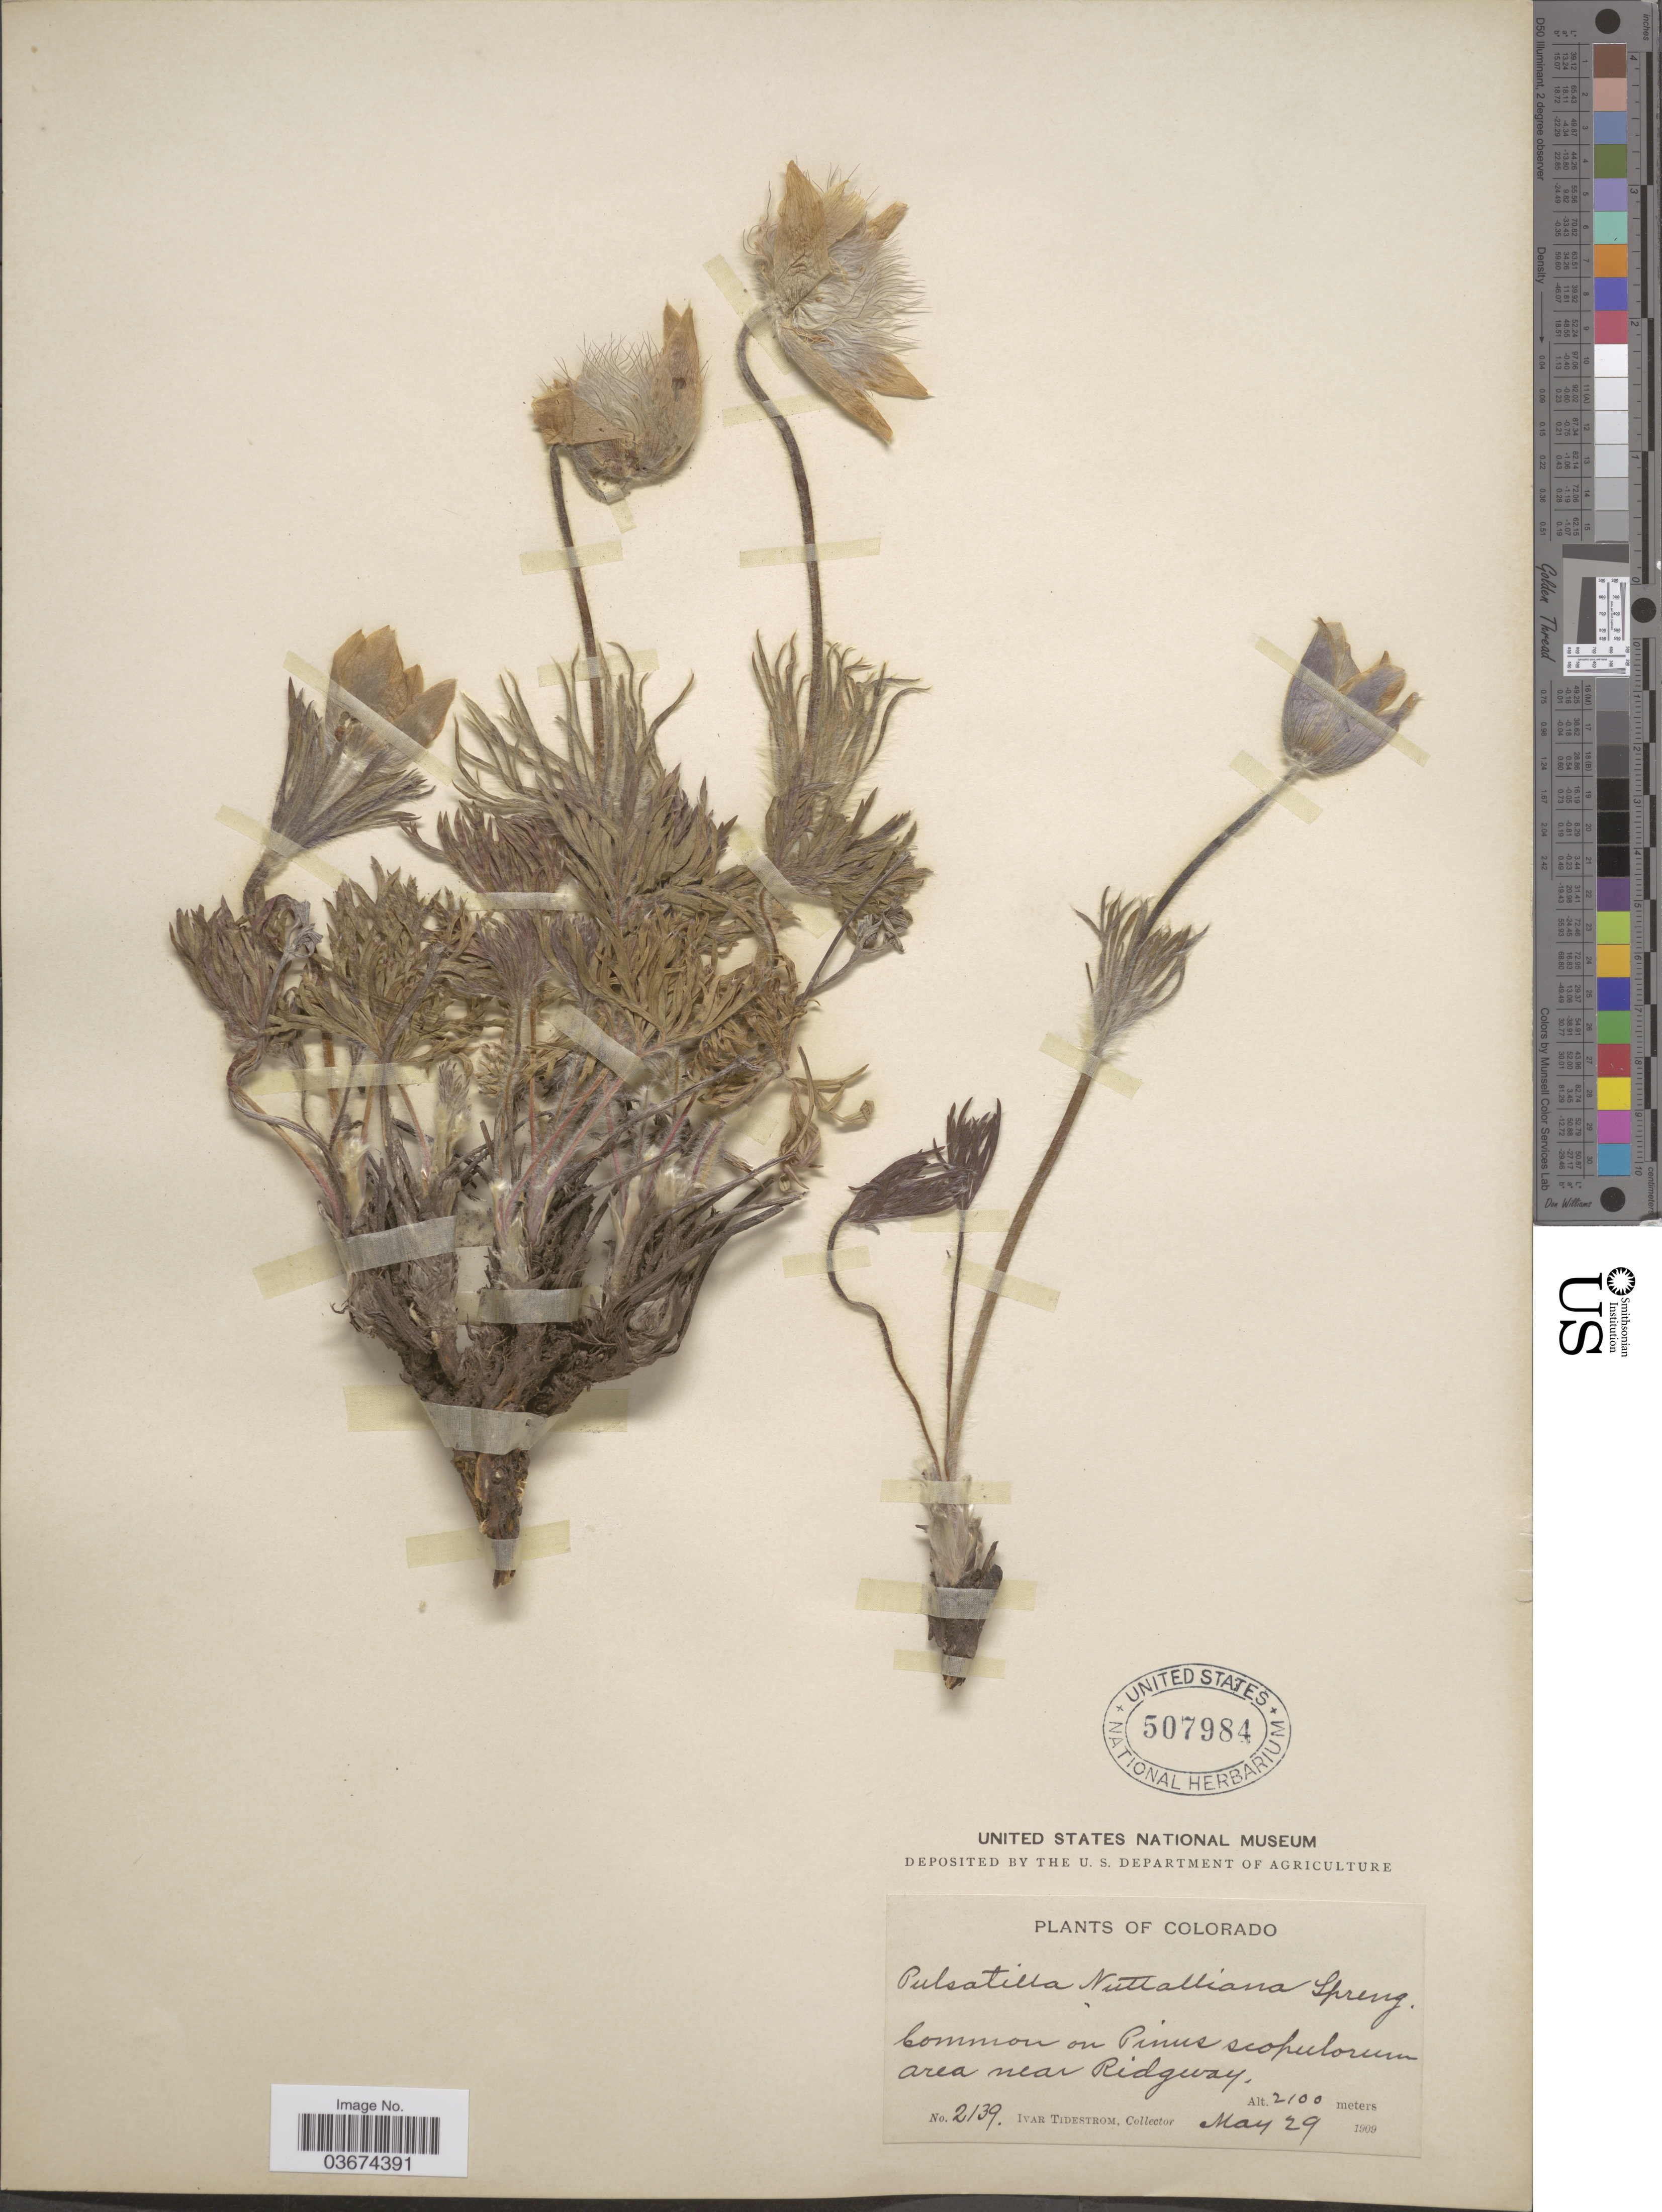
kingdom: Plantae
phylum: Tracheophyta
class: Magnoliopsida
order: Ranunculales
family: Ranunculaceae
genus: Pulsatilla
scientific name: Pulsatilla nuttalliana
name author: (DC.) Bercht. & J. Presl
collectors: I. F. Tidestrom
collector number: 2139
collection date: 1909-05-29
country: United States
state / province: Colorado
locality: Near Ridgeway.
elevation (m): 2100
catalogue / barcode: US 507984